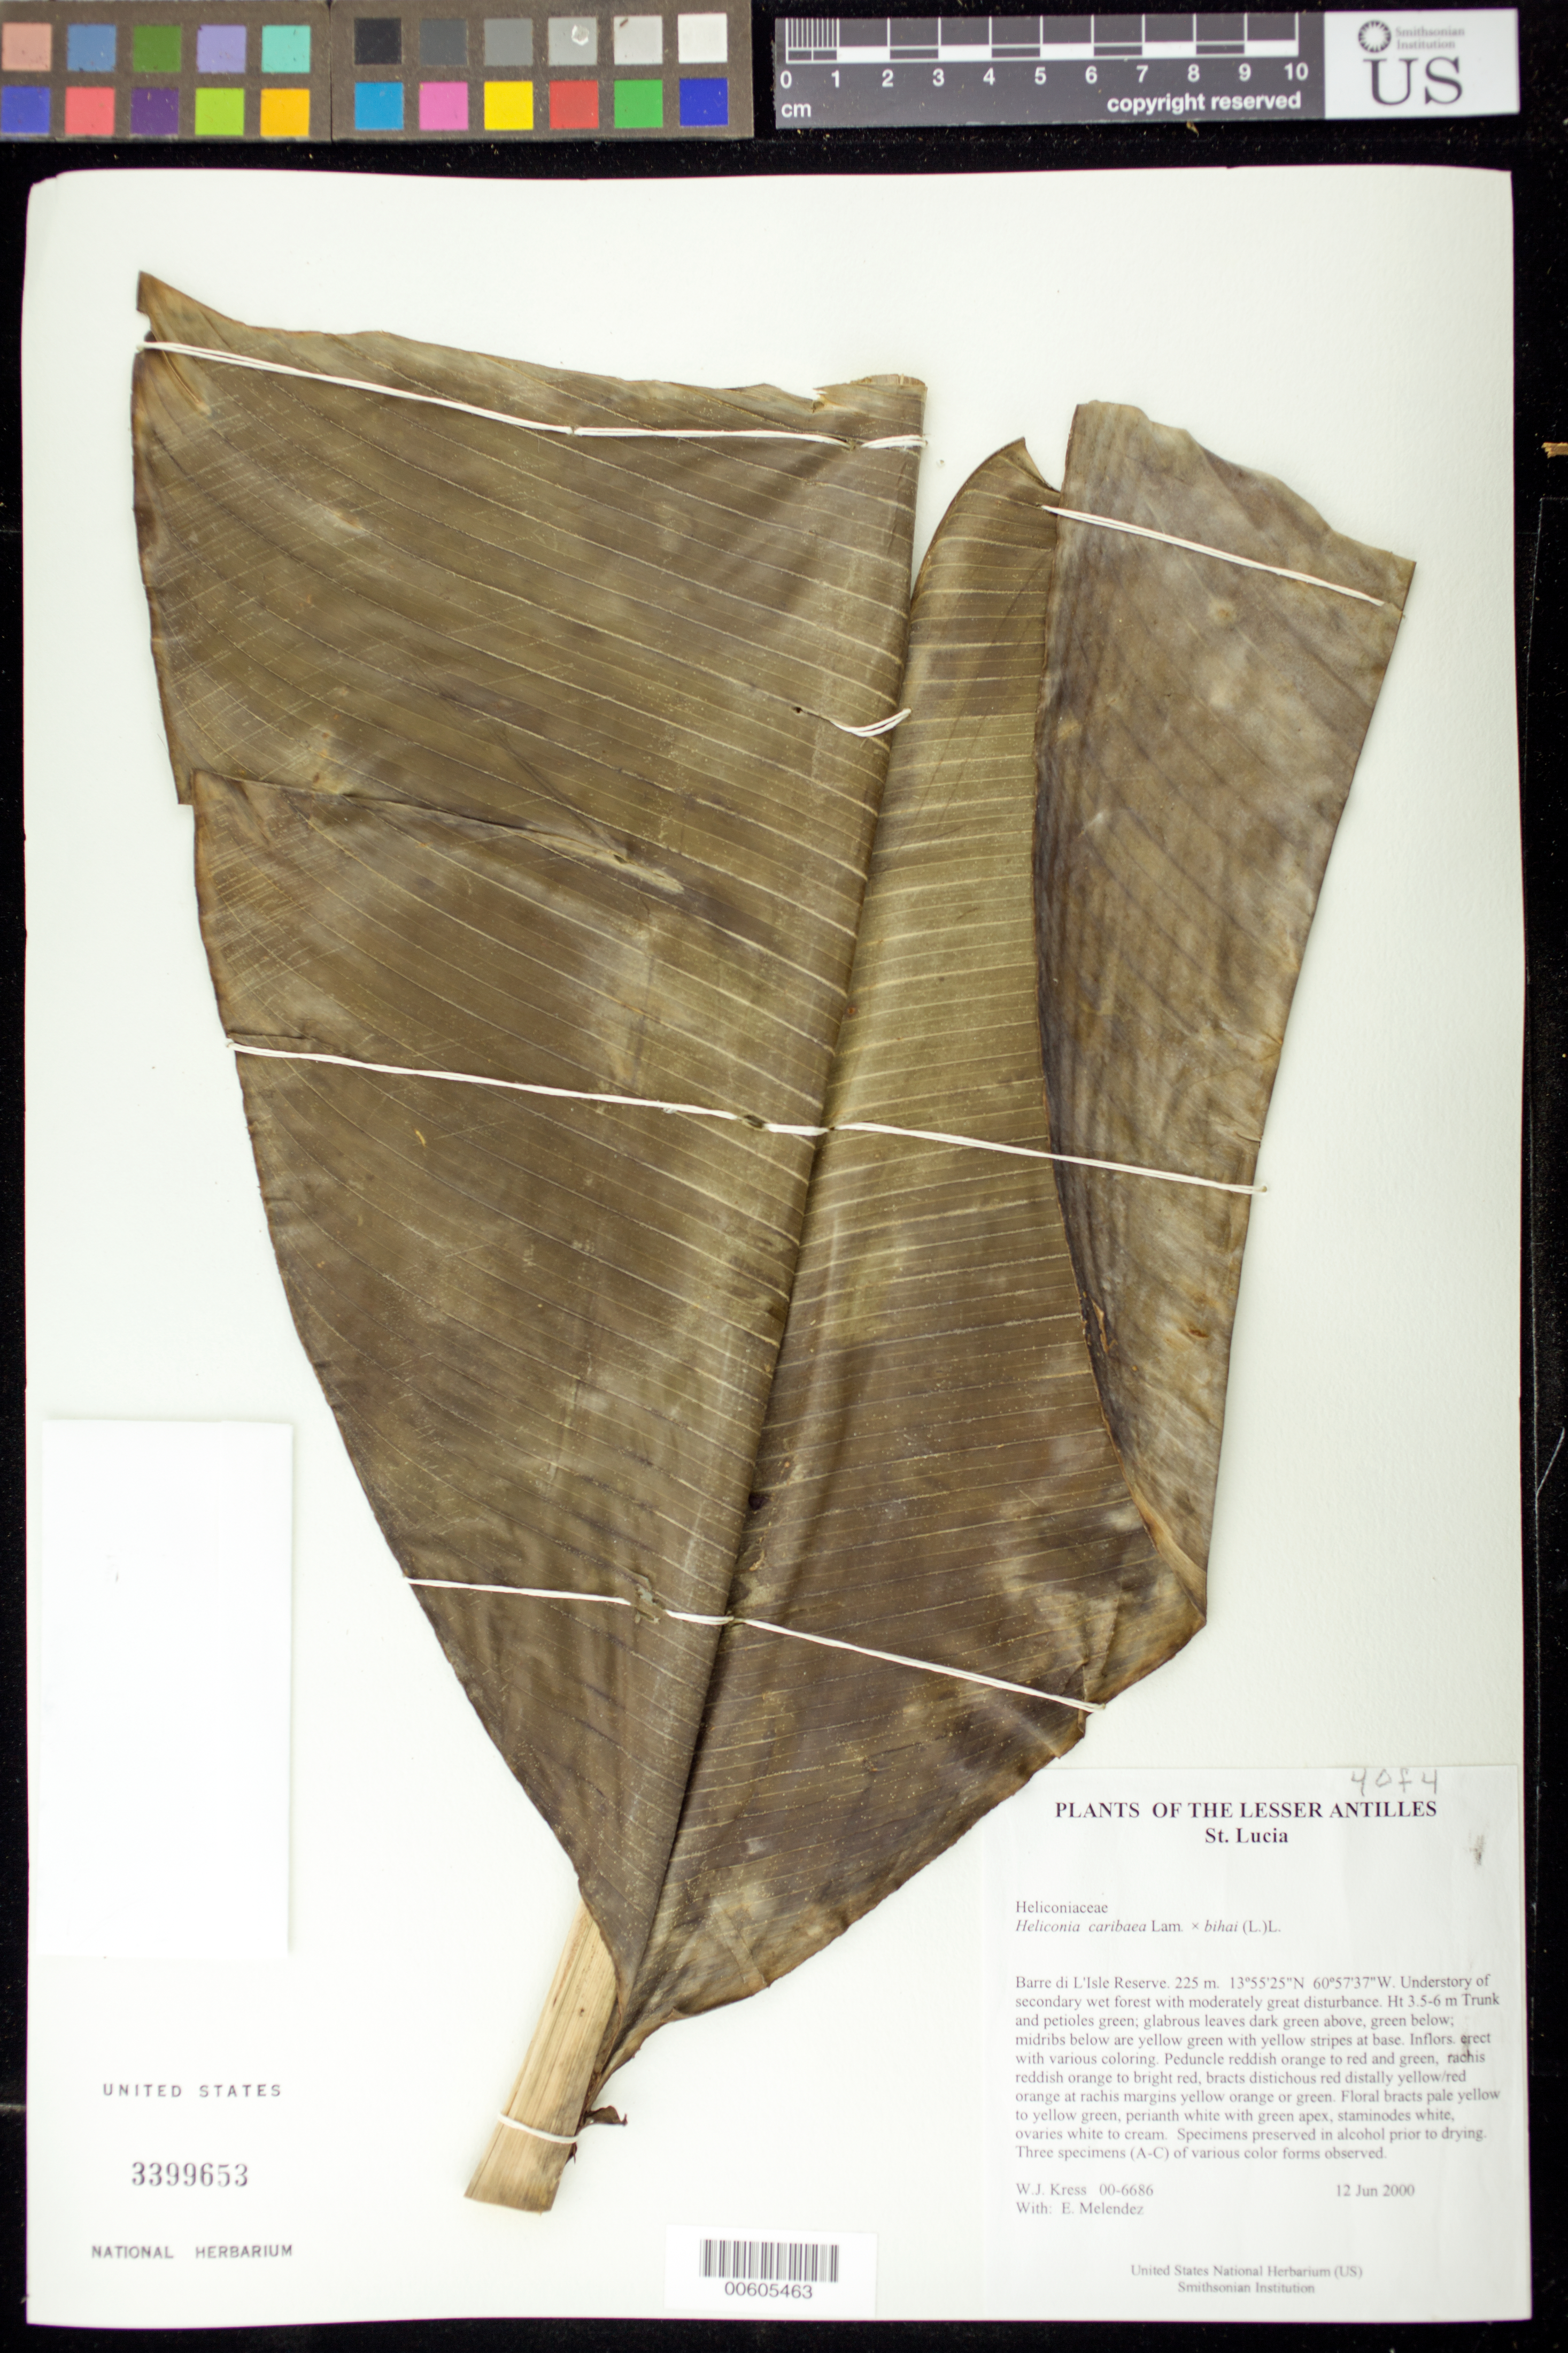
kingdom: Plantae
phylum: Tracheophyta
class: Liliopsida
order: Zingiberales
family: Heliconiaceae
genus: Heliconia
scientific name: Heliconia bihai x H. caribaea Lam.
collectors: W. J. Kress & E. Meléndez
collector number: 00-6686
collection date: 2000-06-12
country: St. Lucia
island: St. Lucia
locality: Barre di L'Isle Reserve.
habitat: Understory of secondary wet forest with moderately great disturbance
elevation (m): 225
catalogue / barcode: US 3399653